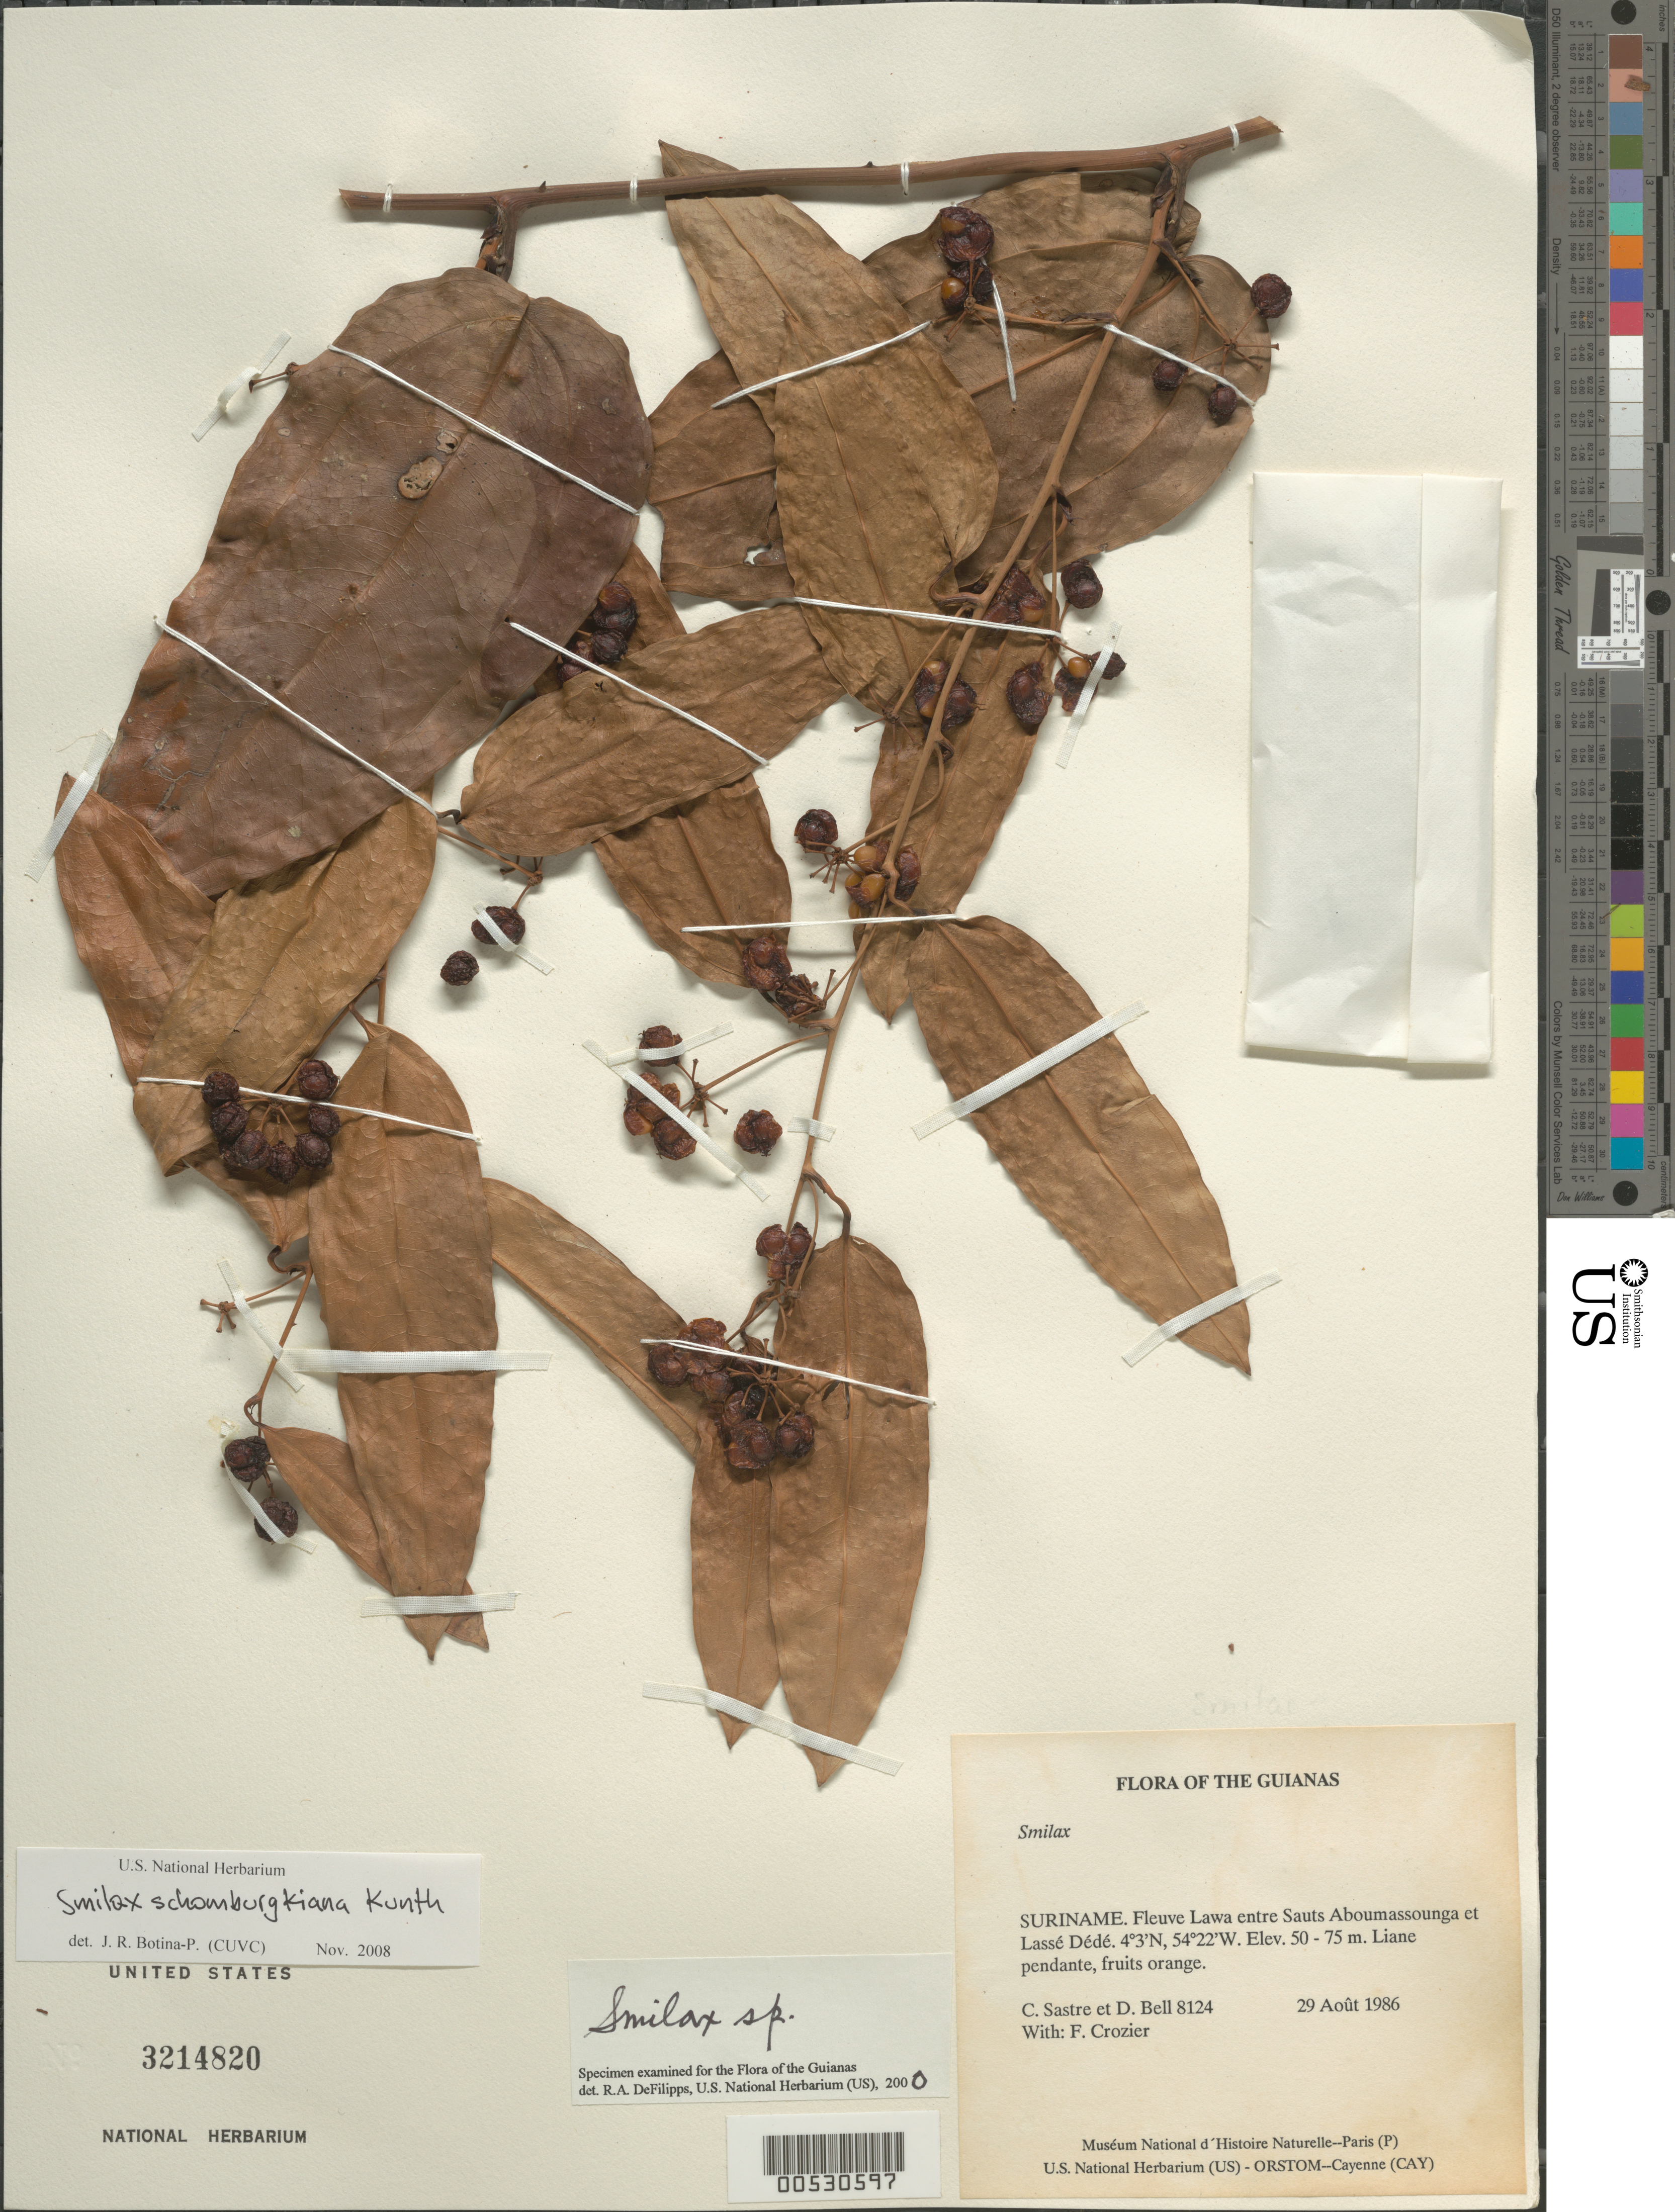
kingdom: Plantae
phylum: Tracheophyta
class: Liliopsida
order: Liliales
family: Smilacaceae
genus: Smilax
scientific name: Smilax schomburgkiana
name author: Kunth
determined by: Botina-P., J. R.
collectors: C. H. L. Sastre, D. A. Bell & F. Crozier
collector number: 8124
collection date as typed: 29 August 1986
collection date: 1986-08-29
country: Suriname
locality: Fleuve Lawa entre Sauts Aboumassounga et Lassé Dédé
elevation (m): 50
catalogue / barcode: US 3214820